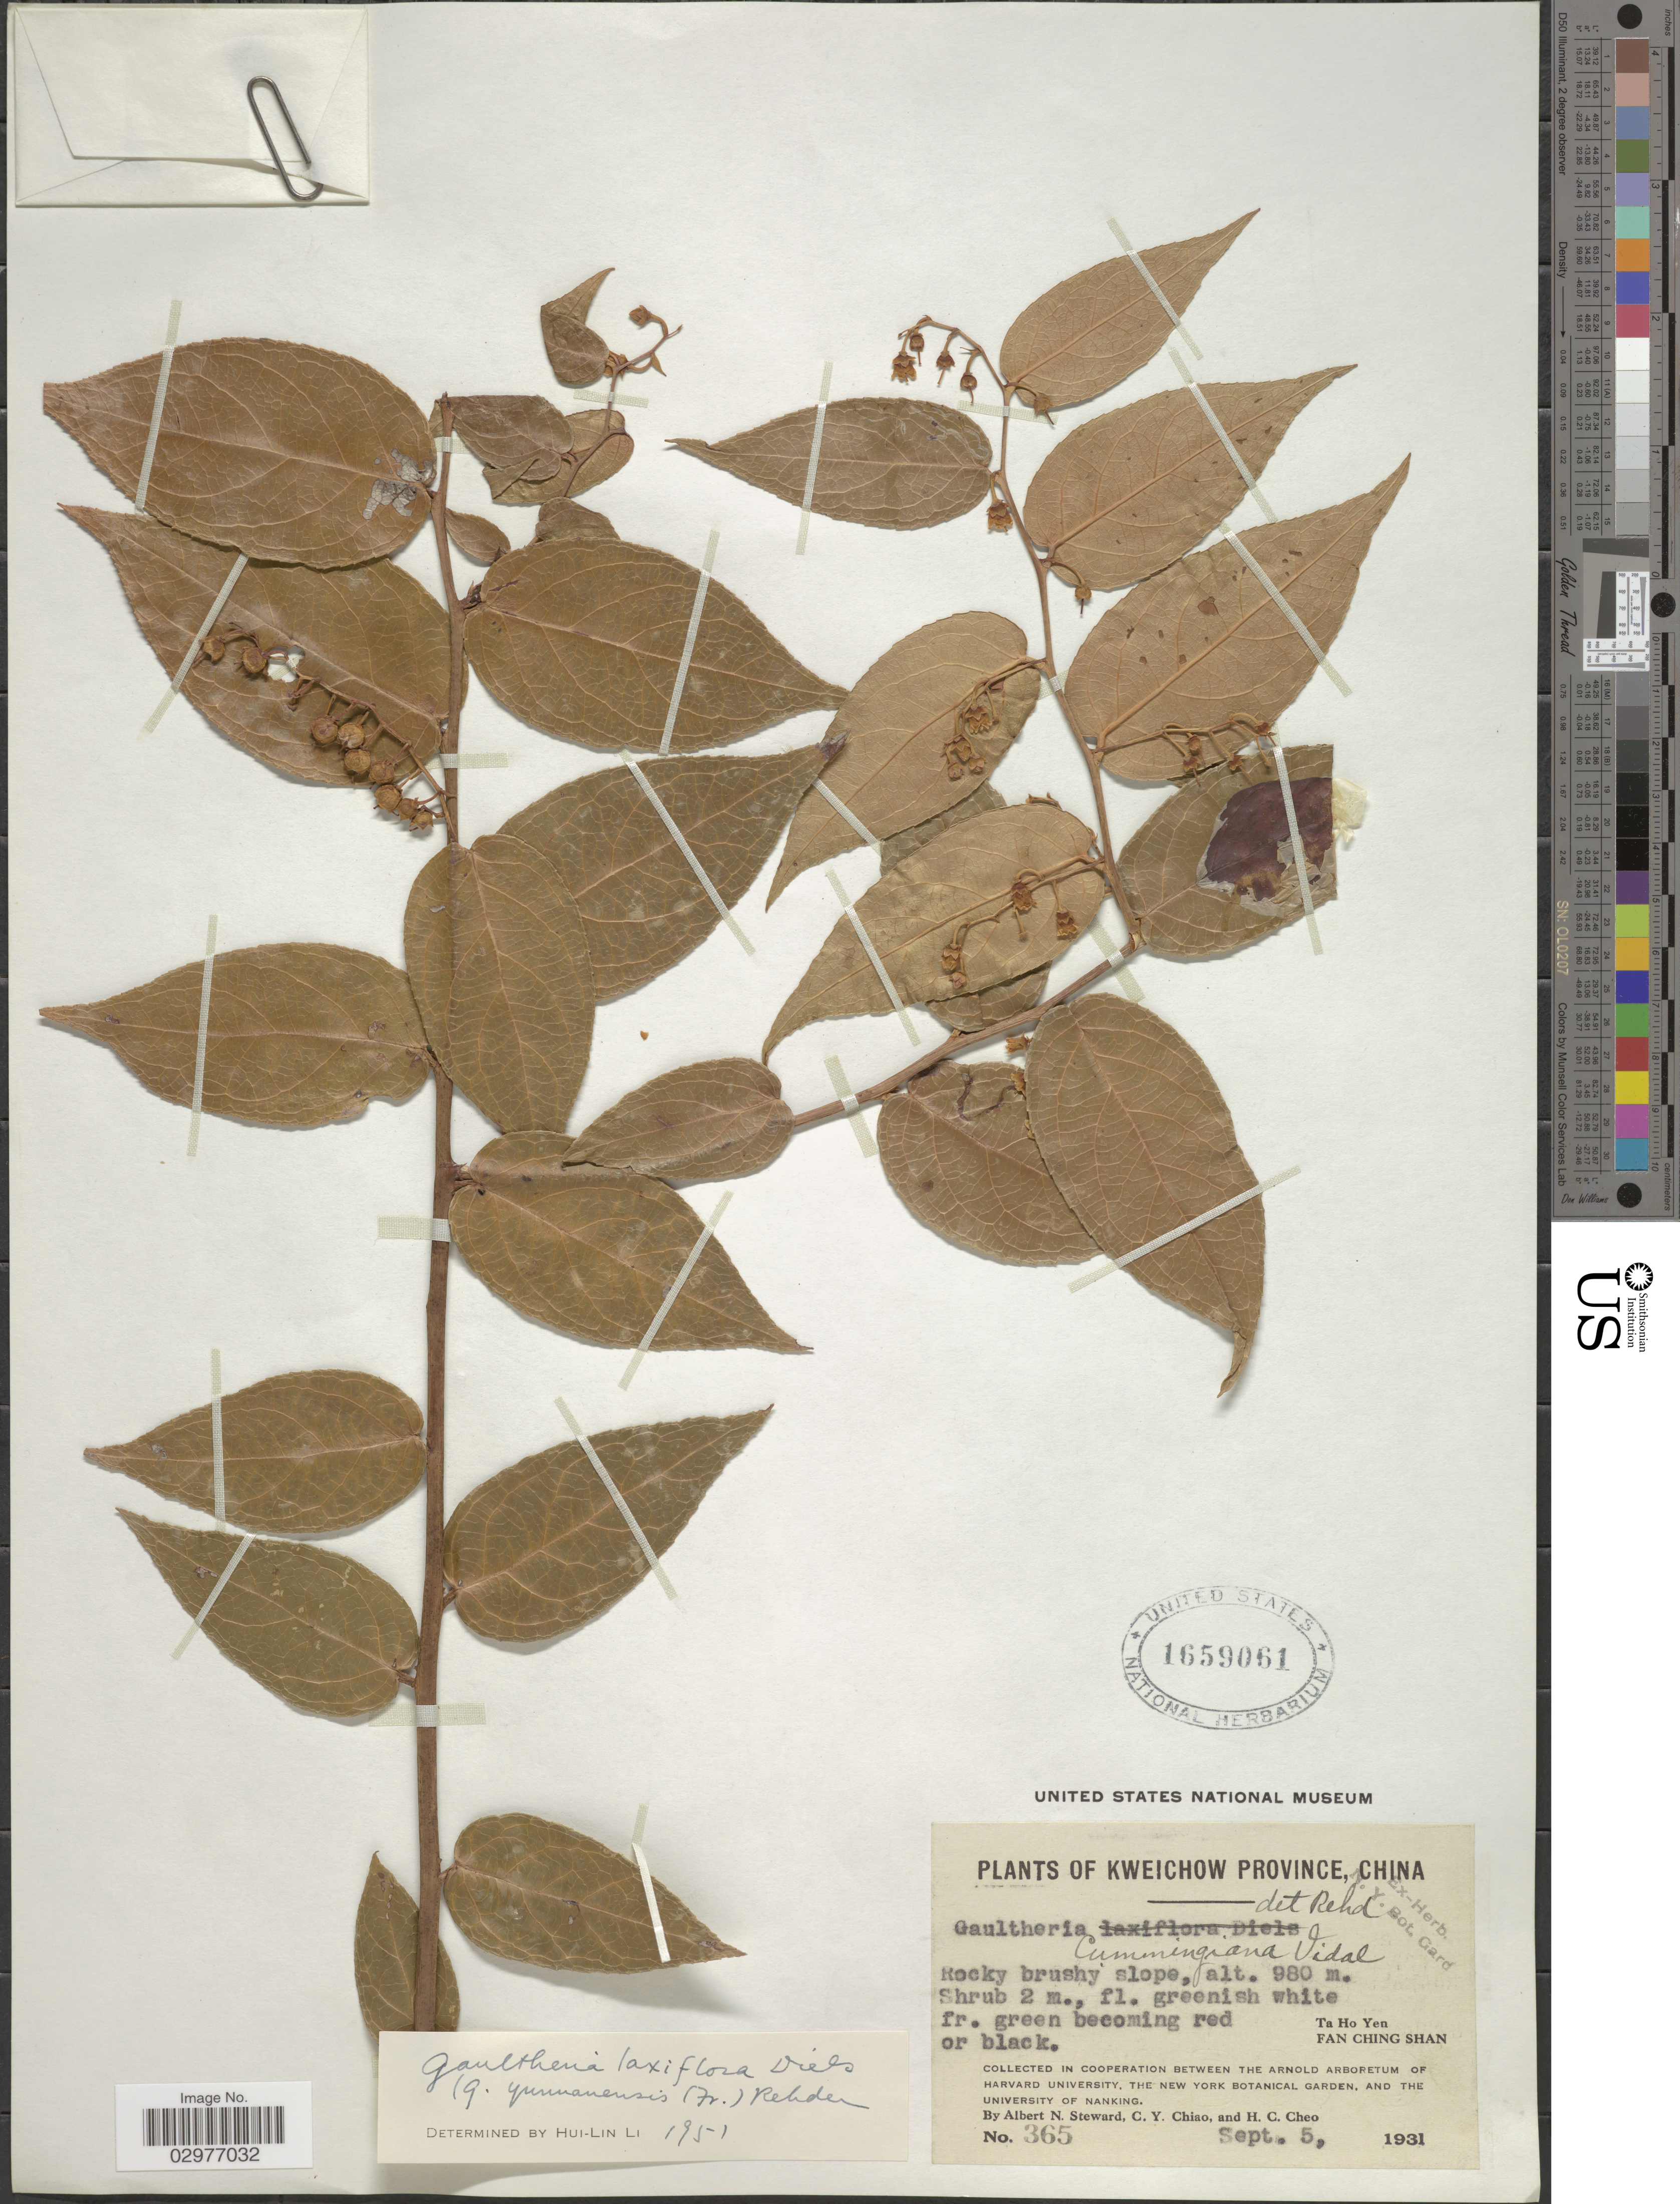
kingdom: Plantae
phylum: Tracheophyta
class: Magnoliopsida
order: Ericales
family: Ericaceae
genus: Gaultheria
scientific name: Gaultheria laxiflora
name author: Diels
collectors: A. N. Steward, C. Y. Chiao & H. Cheo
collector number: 365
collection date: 1931-09-05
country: China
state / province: Guizhou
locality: Kweichow Province. Ta Ho Yen. Fan Ching Shan.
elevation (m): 980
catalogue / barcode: US 1659061